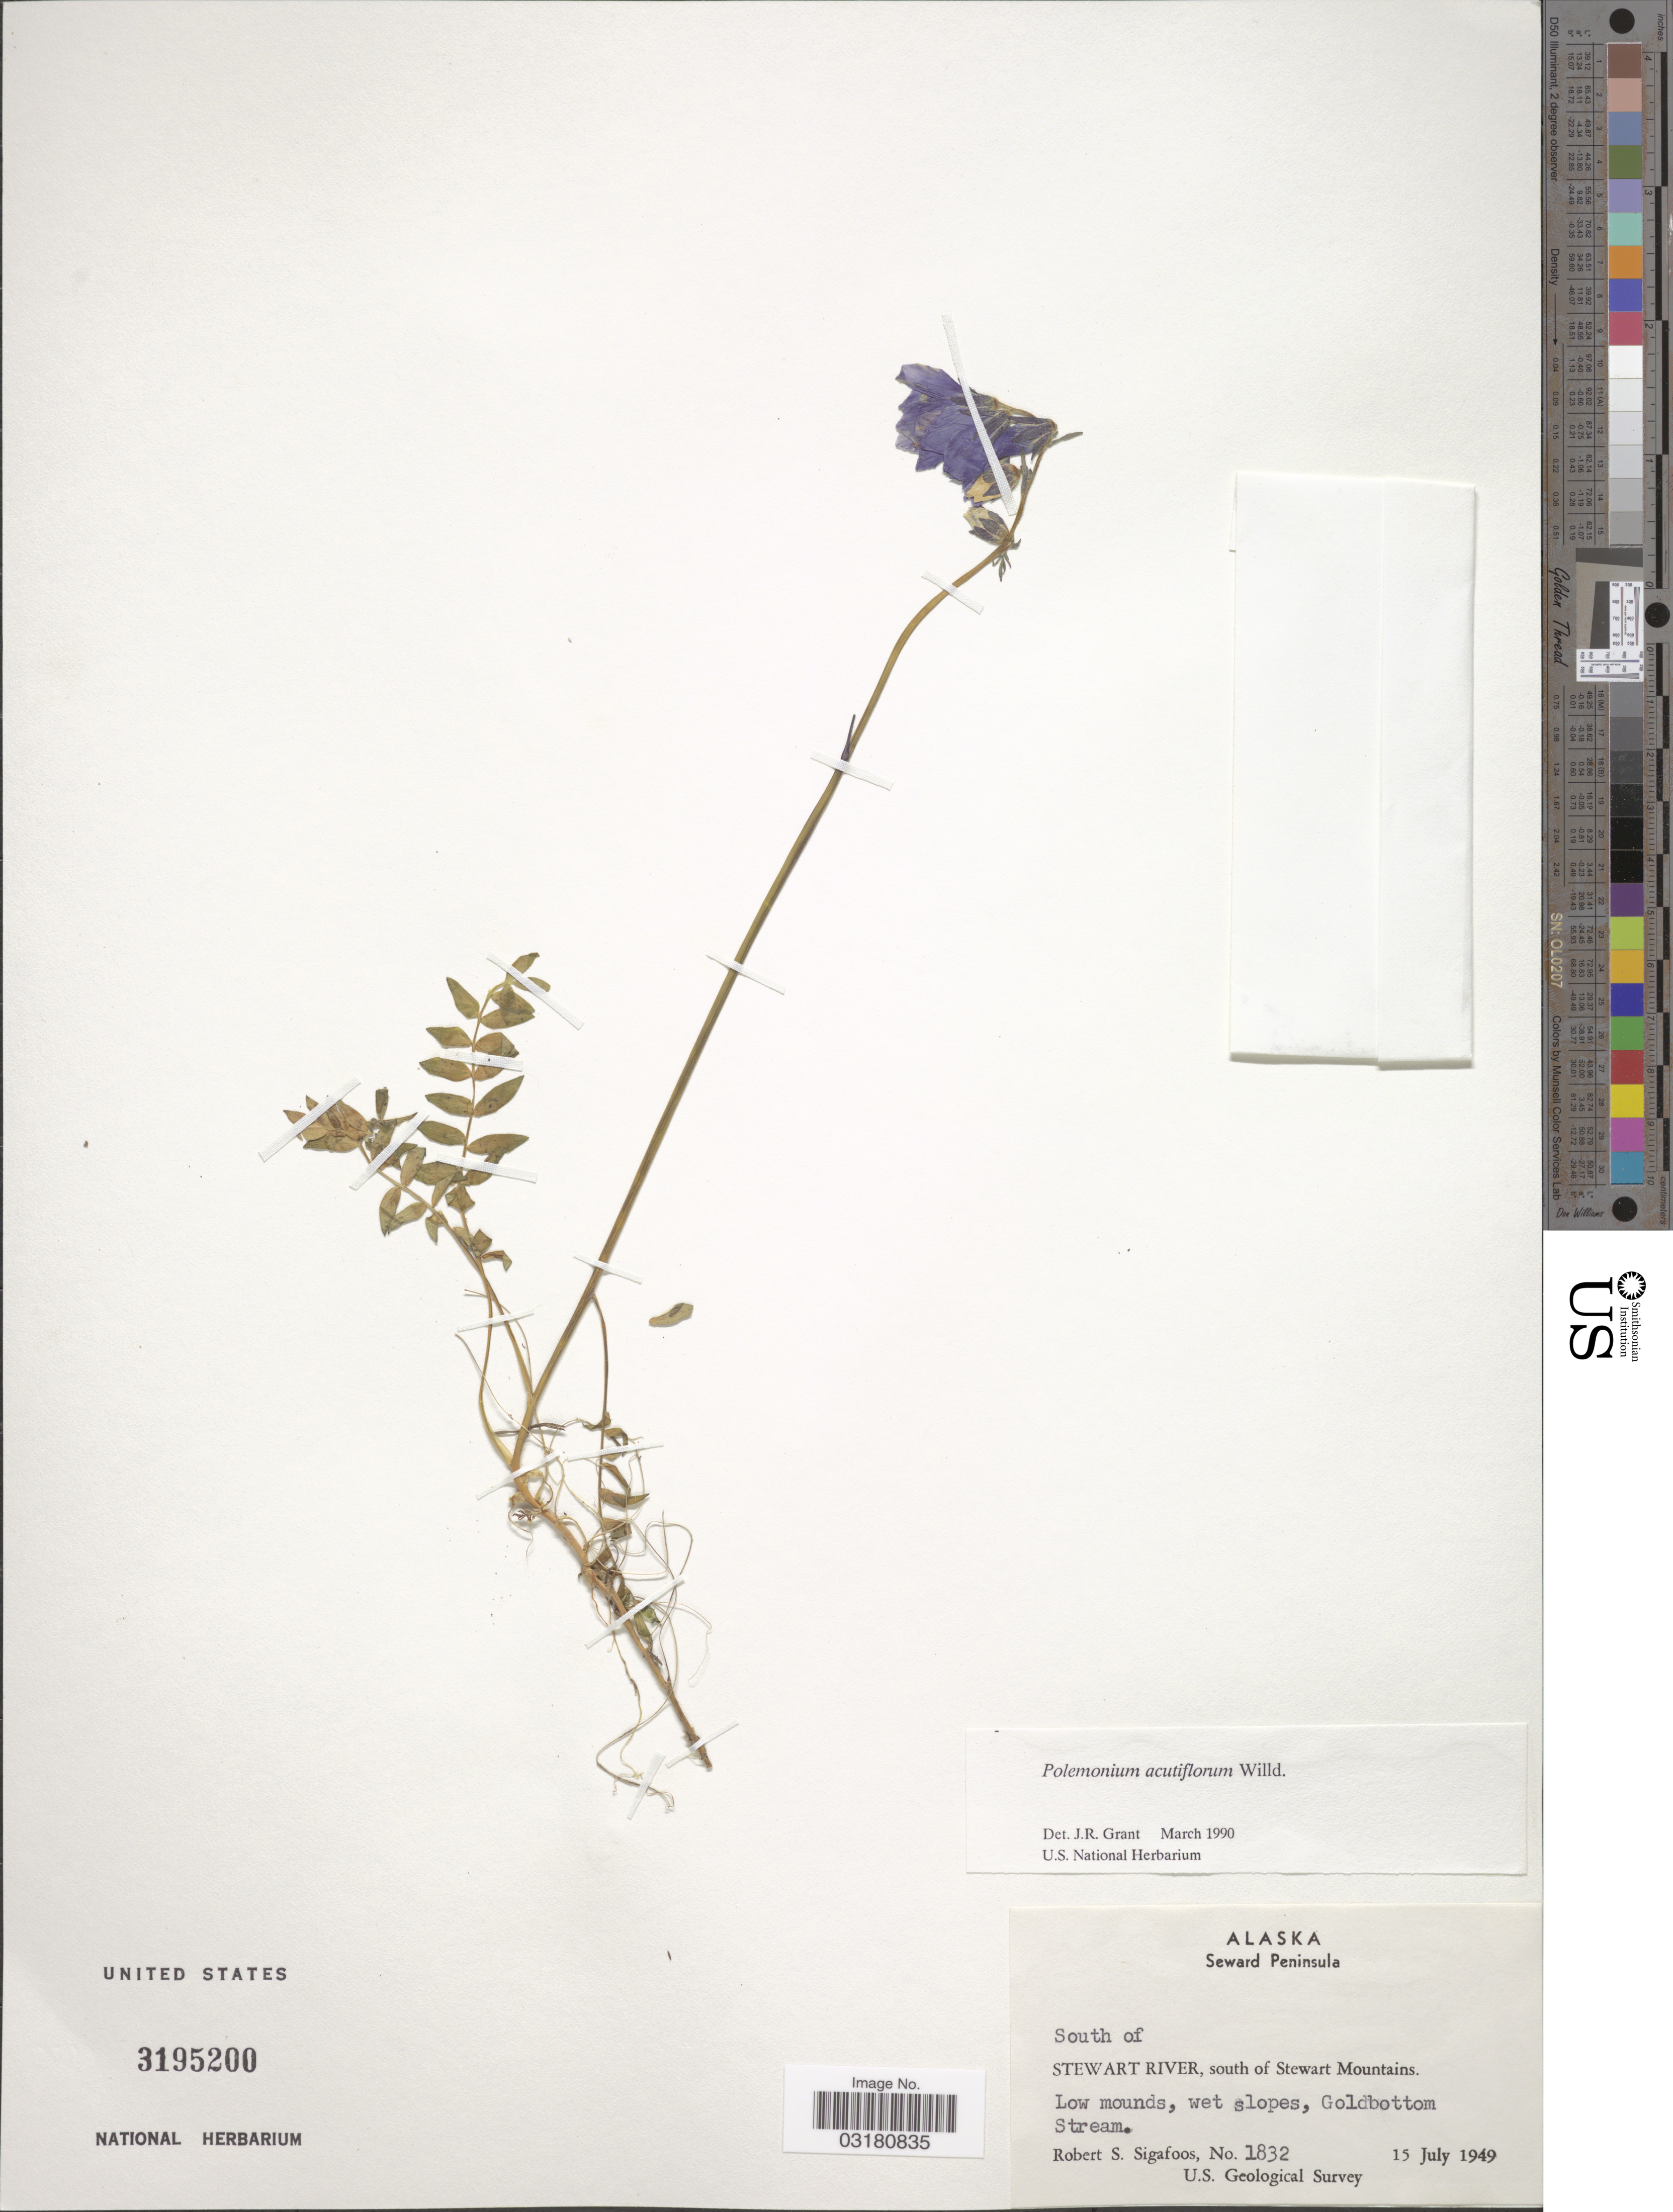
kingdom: Plantae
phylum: Tracheophyta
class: Magnoliopsida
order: Ericales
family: Polemoniaceae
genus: Polemonium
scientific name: Polemonium acutiflorum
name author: Willd. ex Roem. & Schult.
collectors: R. Sigafoos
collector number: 1832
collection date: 1949-07-15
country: United States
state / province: Alaska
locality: Seward Peninsula. South of Stewart River, south of Stewart Mountains. Low mounds, wet slopes, Goldbottom Stream.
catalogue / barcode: US 3195200